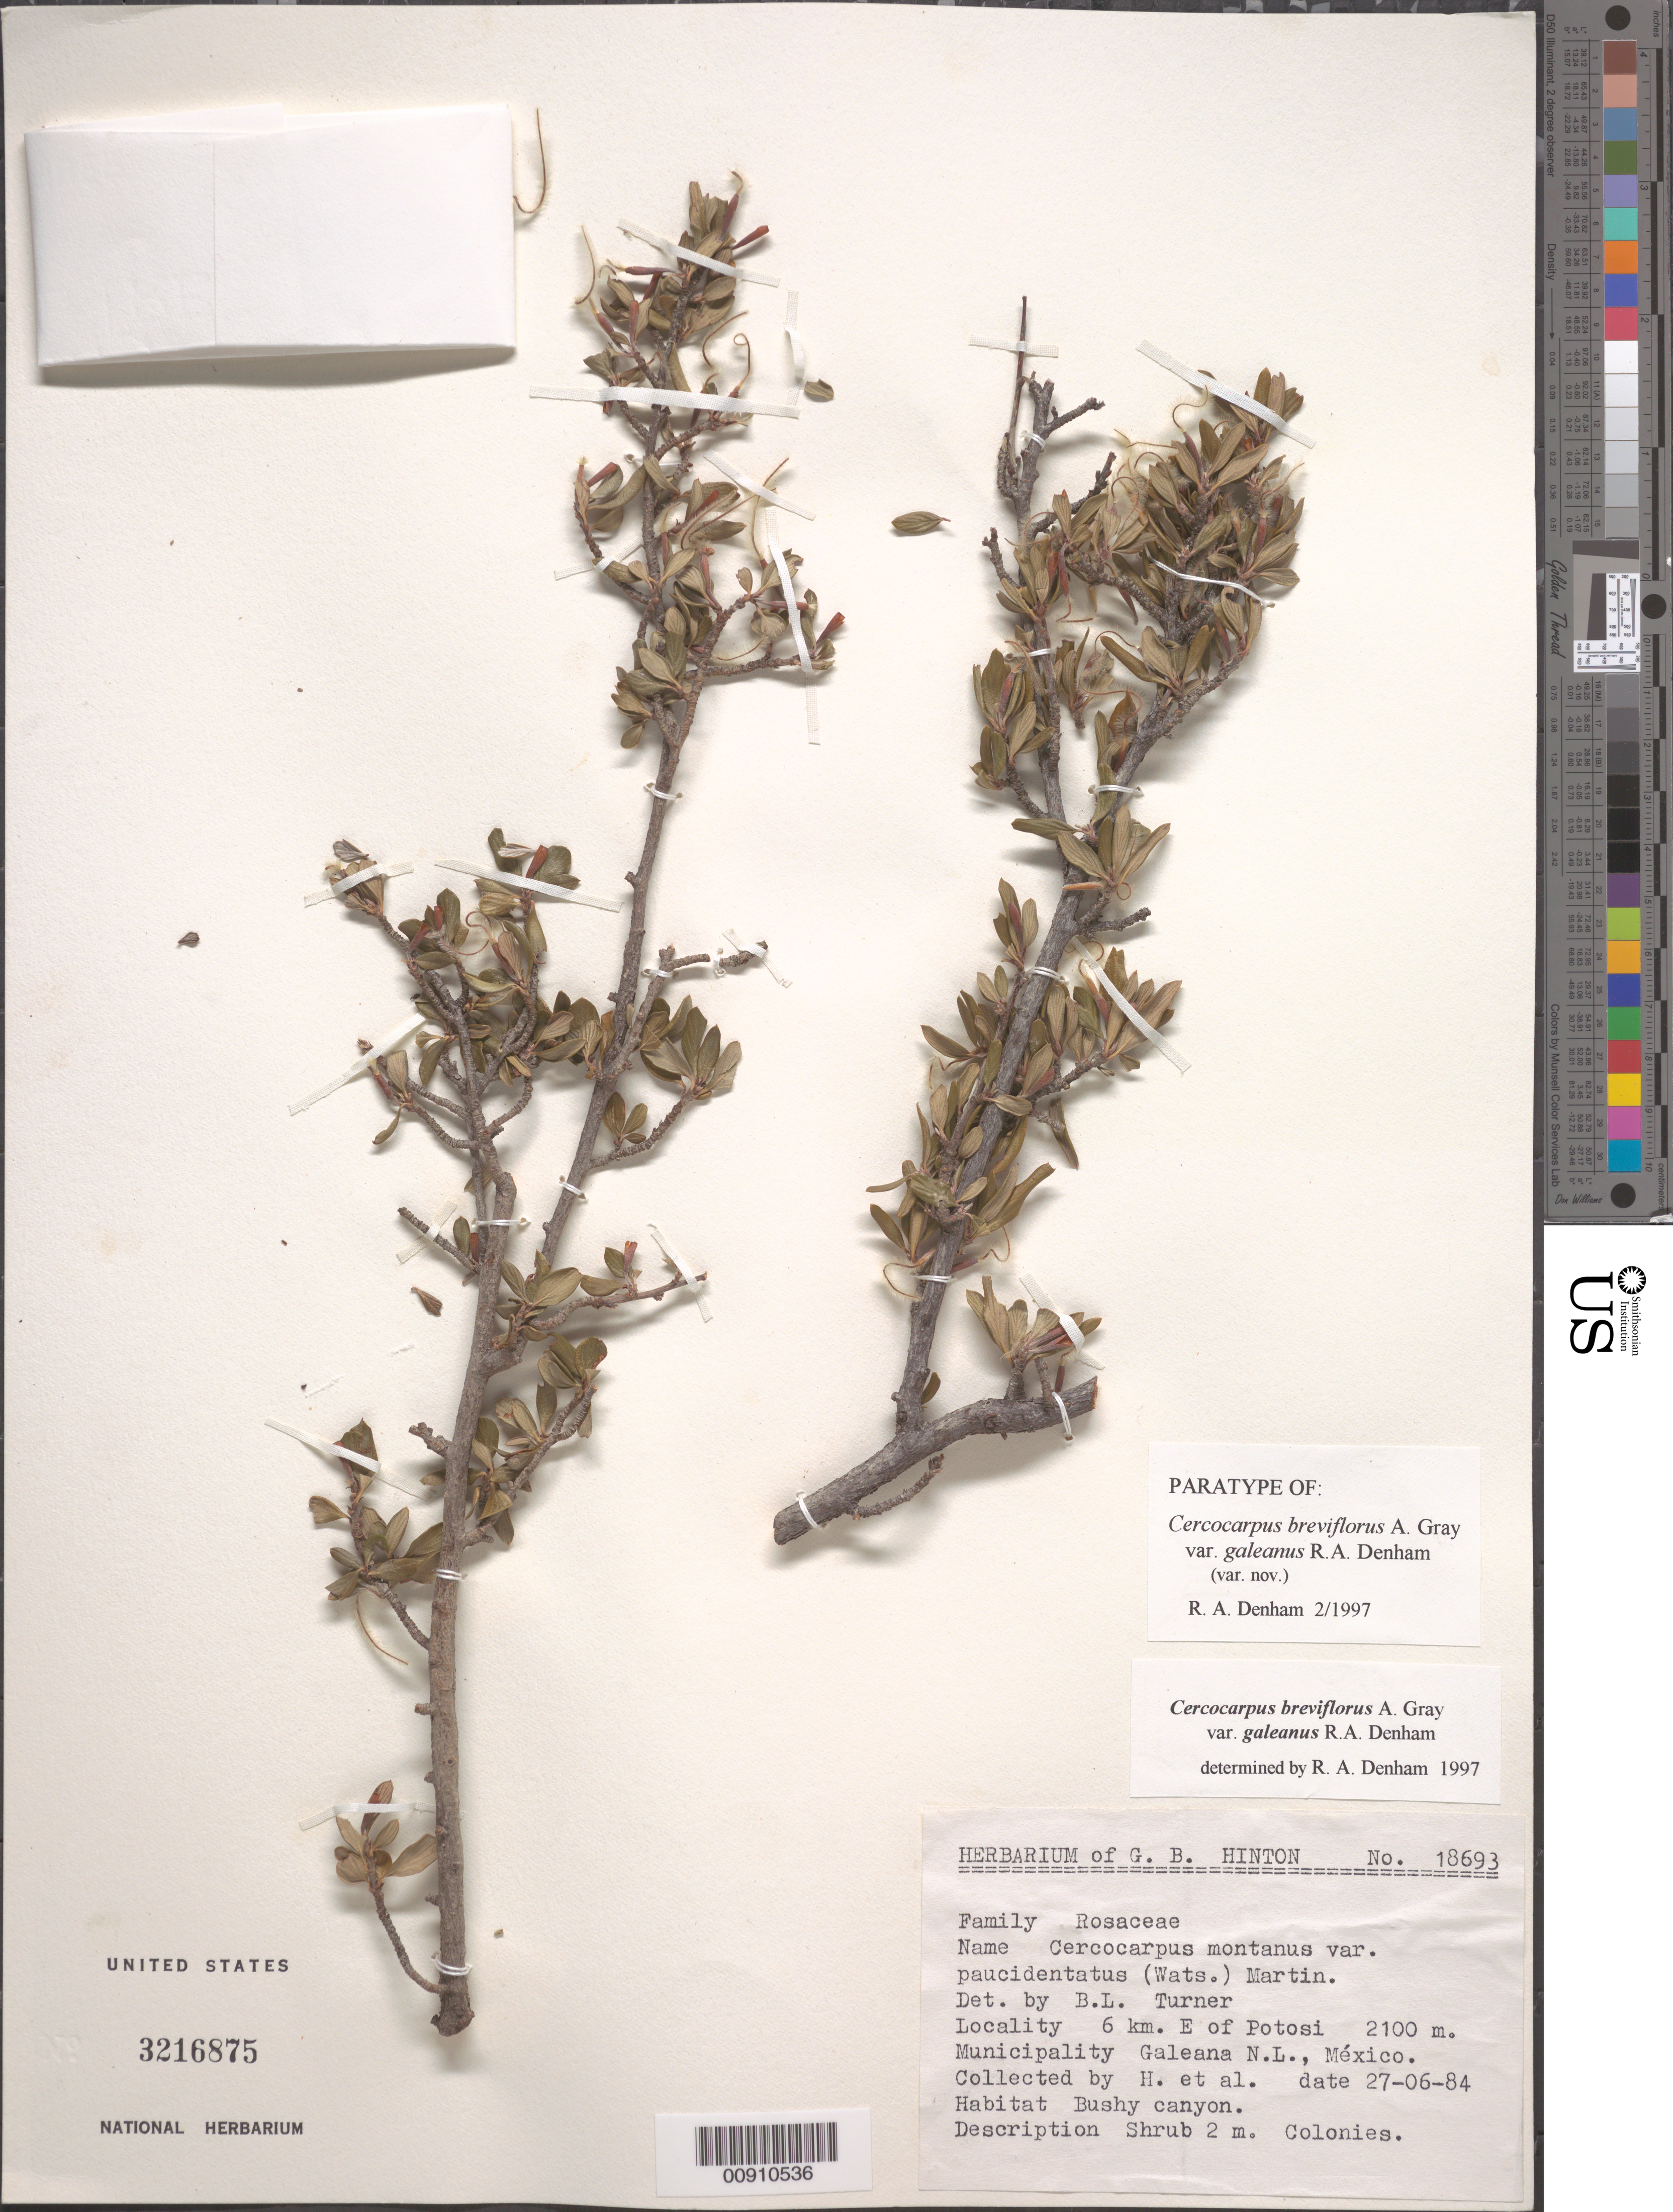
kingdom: Plantae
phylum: Tracheophyta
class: Magnoliopsida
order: Rosales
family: Rosaceae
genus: Cercocarpus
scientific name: Cercocarpus breviflorus var. galeanus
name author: A. Gray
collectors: G. B. Hinton & et al.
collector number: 18693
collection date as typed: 27 Jun 1984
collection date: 1984-06-27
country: Mexico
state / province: Nuevo León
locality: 6 km. E of Potosí, Municipality Galeana, N.L.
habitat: Bushy canyon.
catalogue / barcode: US 3216875